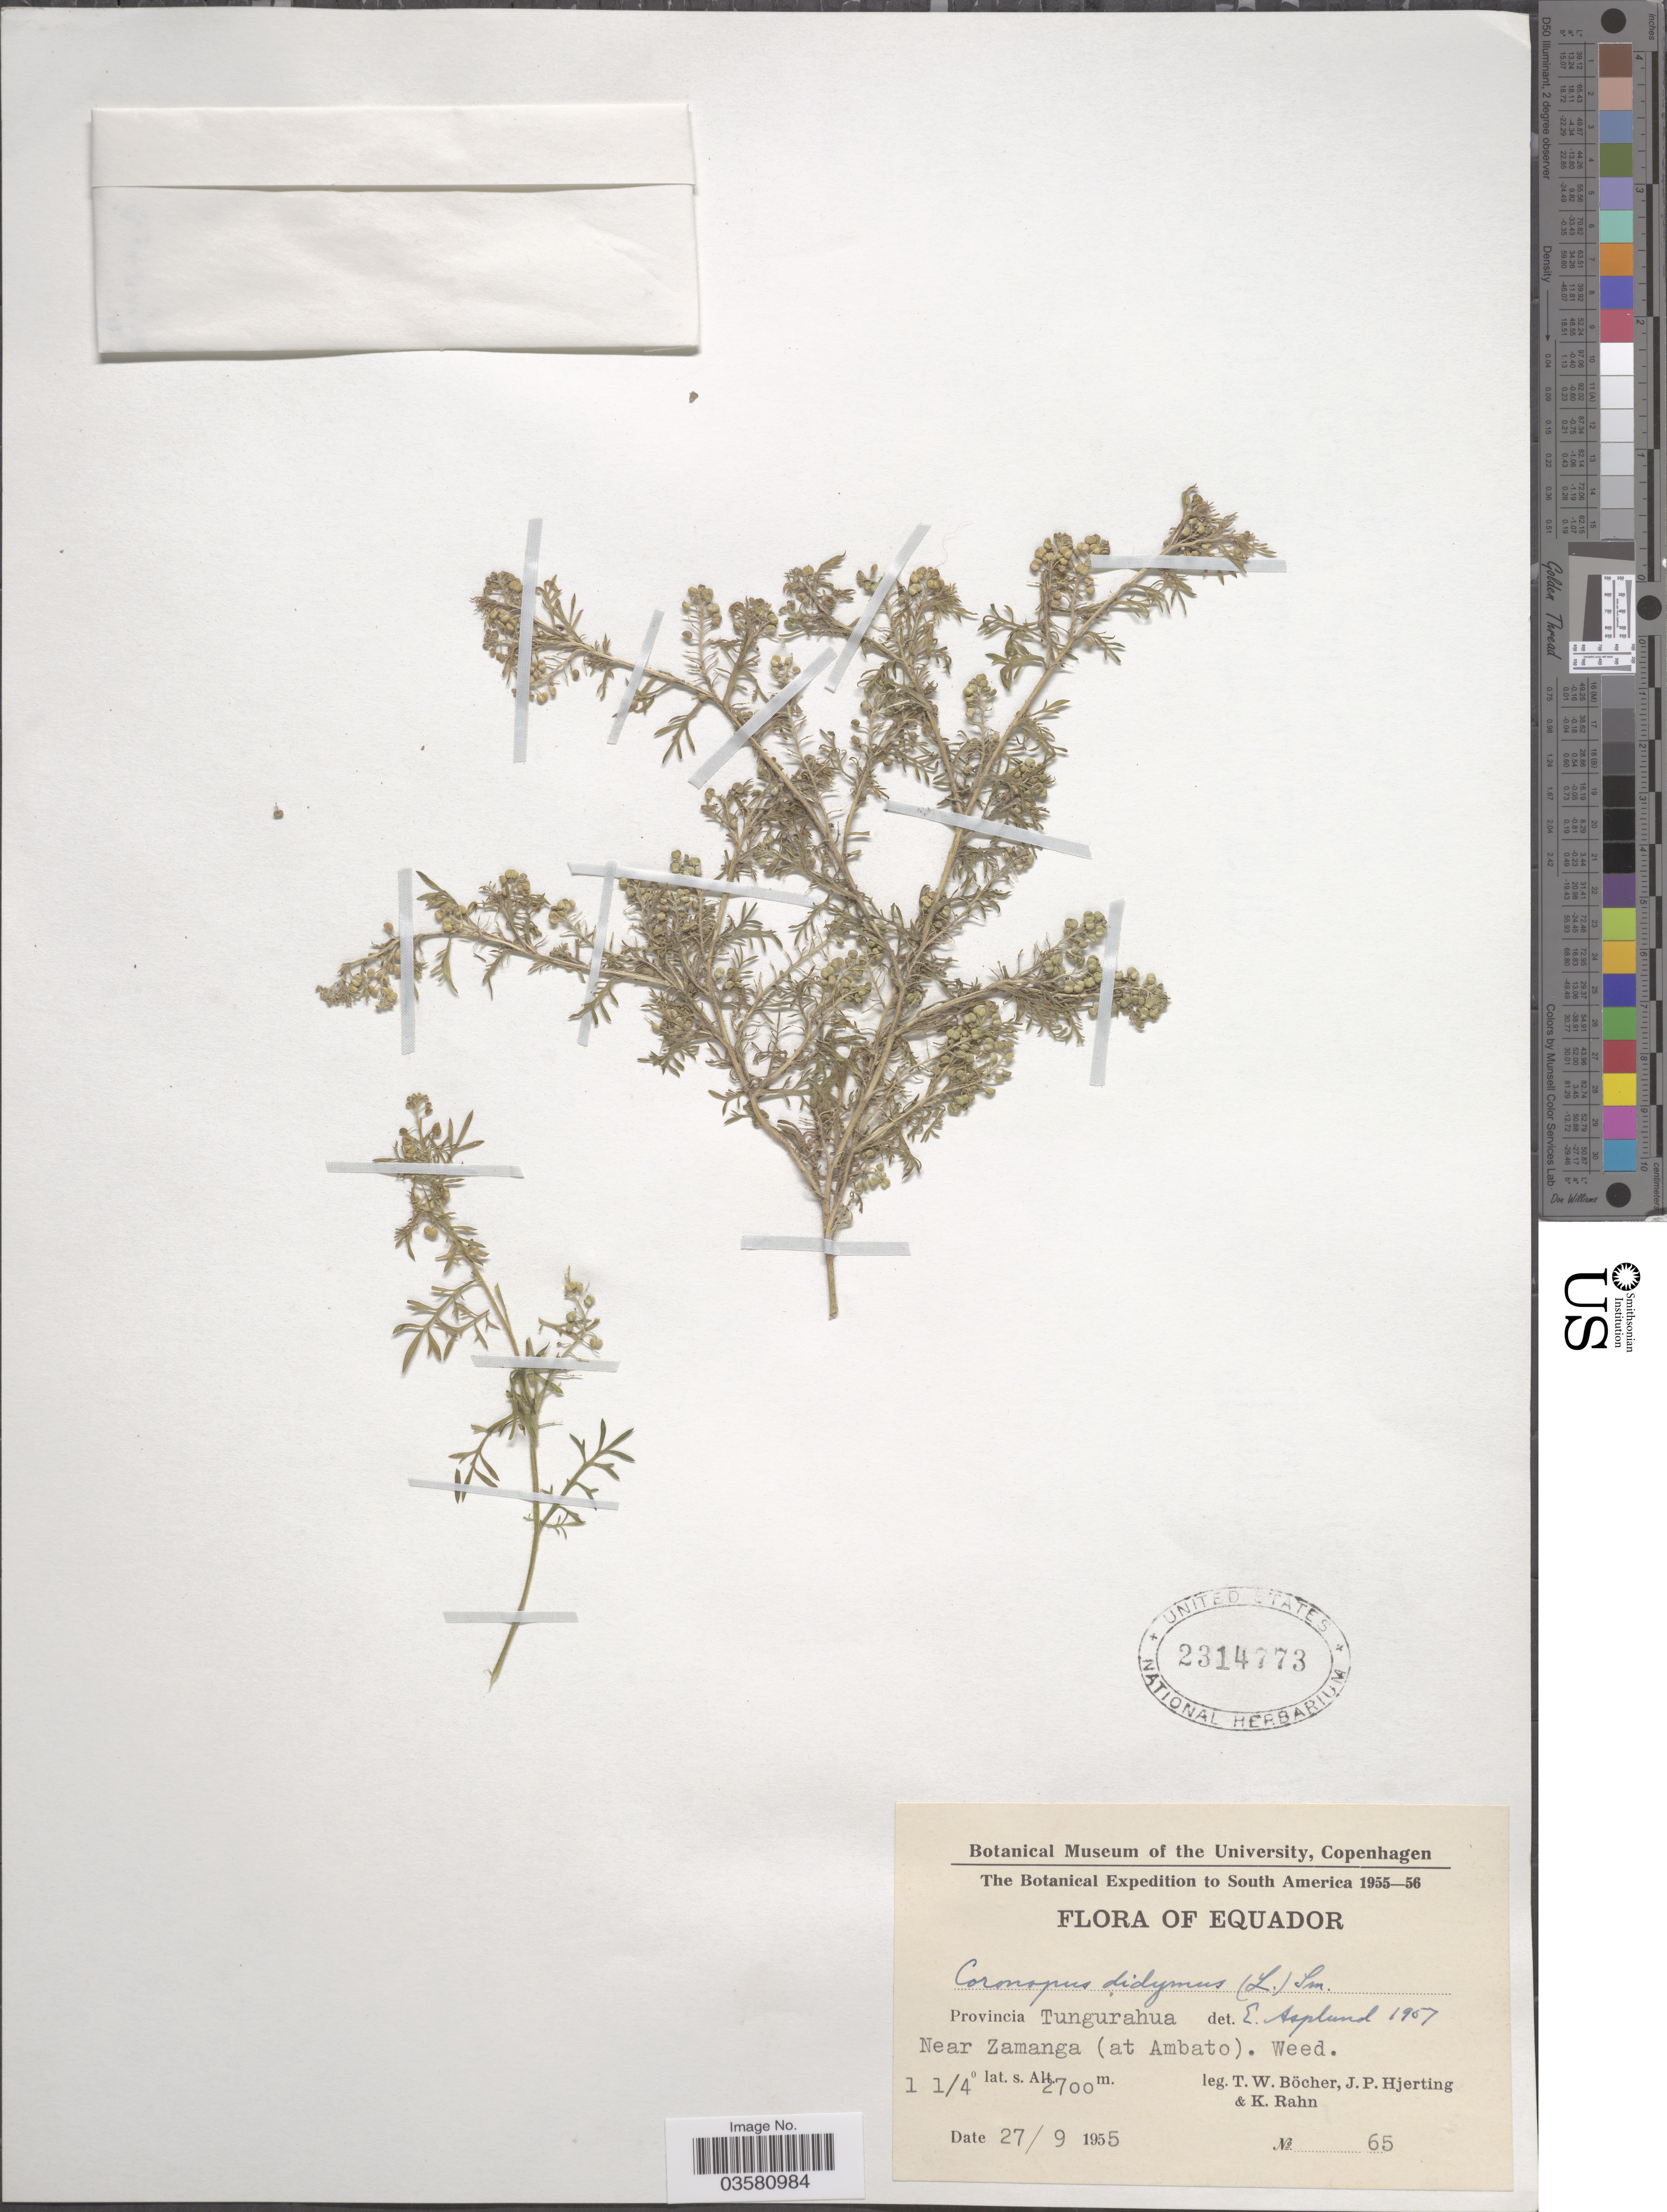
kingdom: Plantae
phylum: Tracheophyta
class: Magnoliopsida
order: Brassicales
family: Brassicaceae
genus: Lepidium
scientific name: Lepidium didymum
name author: L.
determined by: Strong, M. T., (US), Smithsonian Institution - National Museum of Natural History (UNITED STATES)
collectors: T. Böcher, J. P. Hjerting & K. Rahn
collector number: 65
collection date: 1955-09-27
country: Ecuador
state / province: Tungurahua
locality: Near Zamanga (at Ambato).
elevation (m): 2700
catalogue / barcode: US 2314773